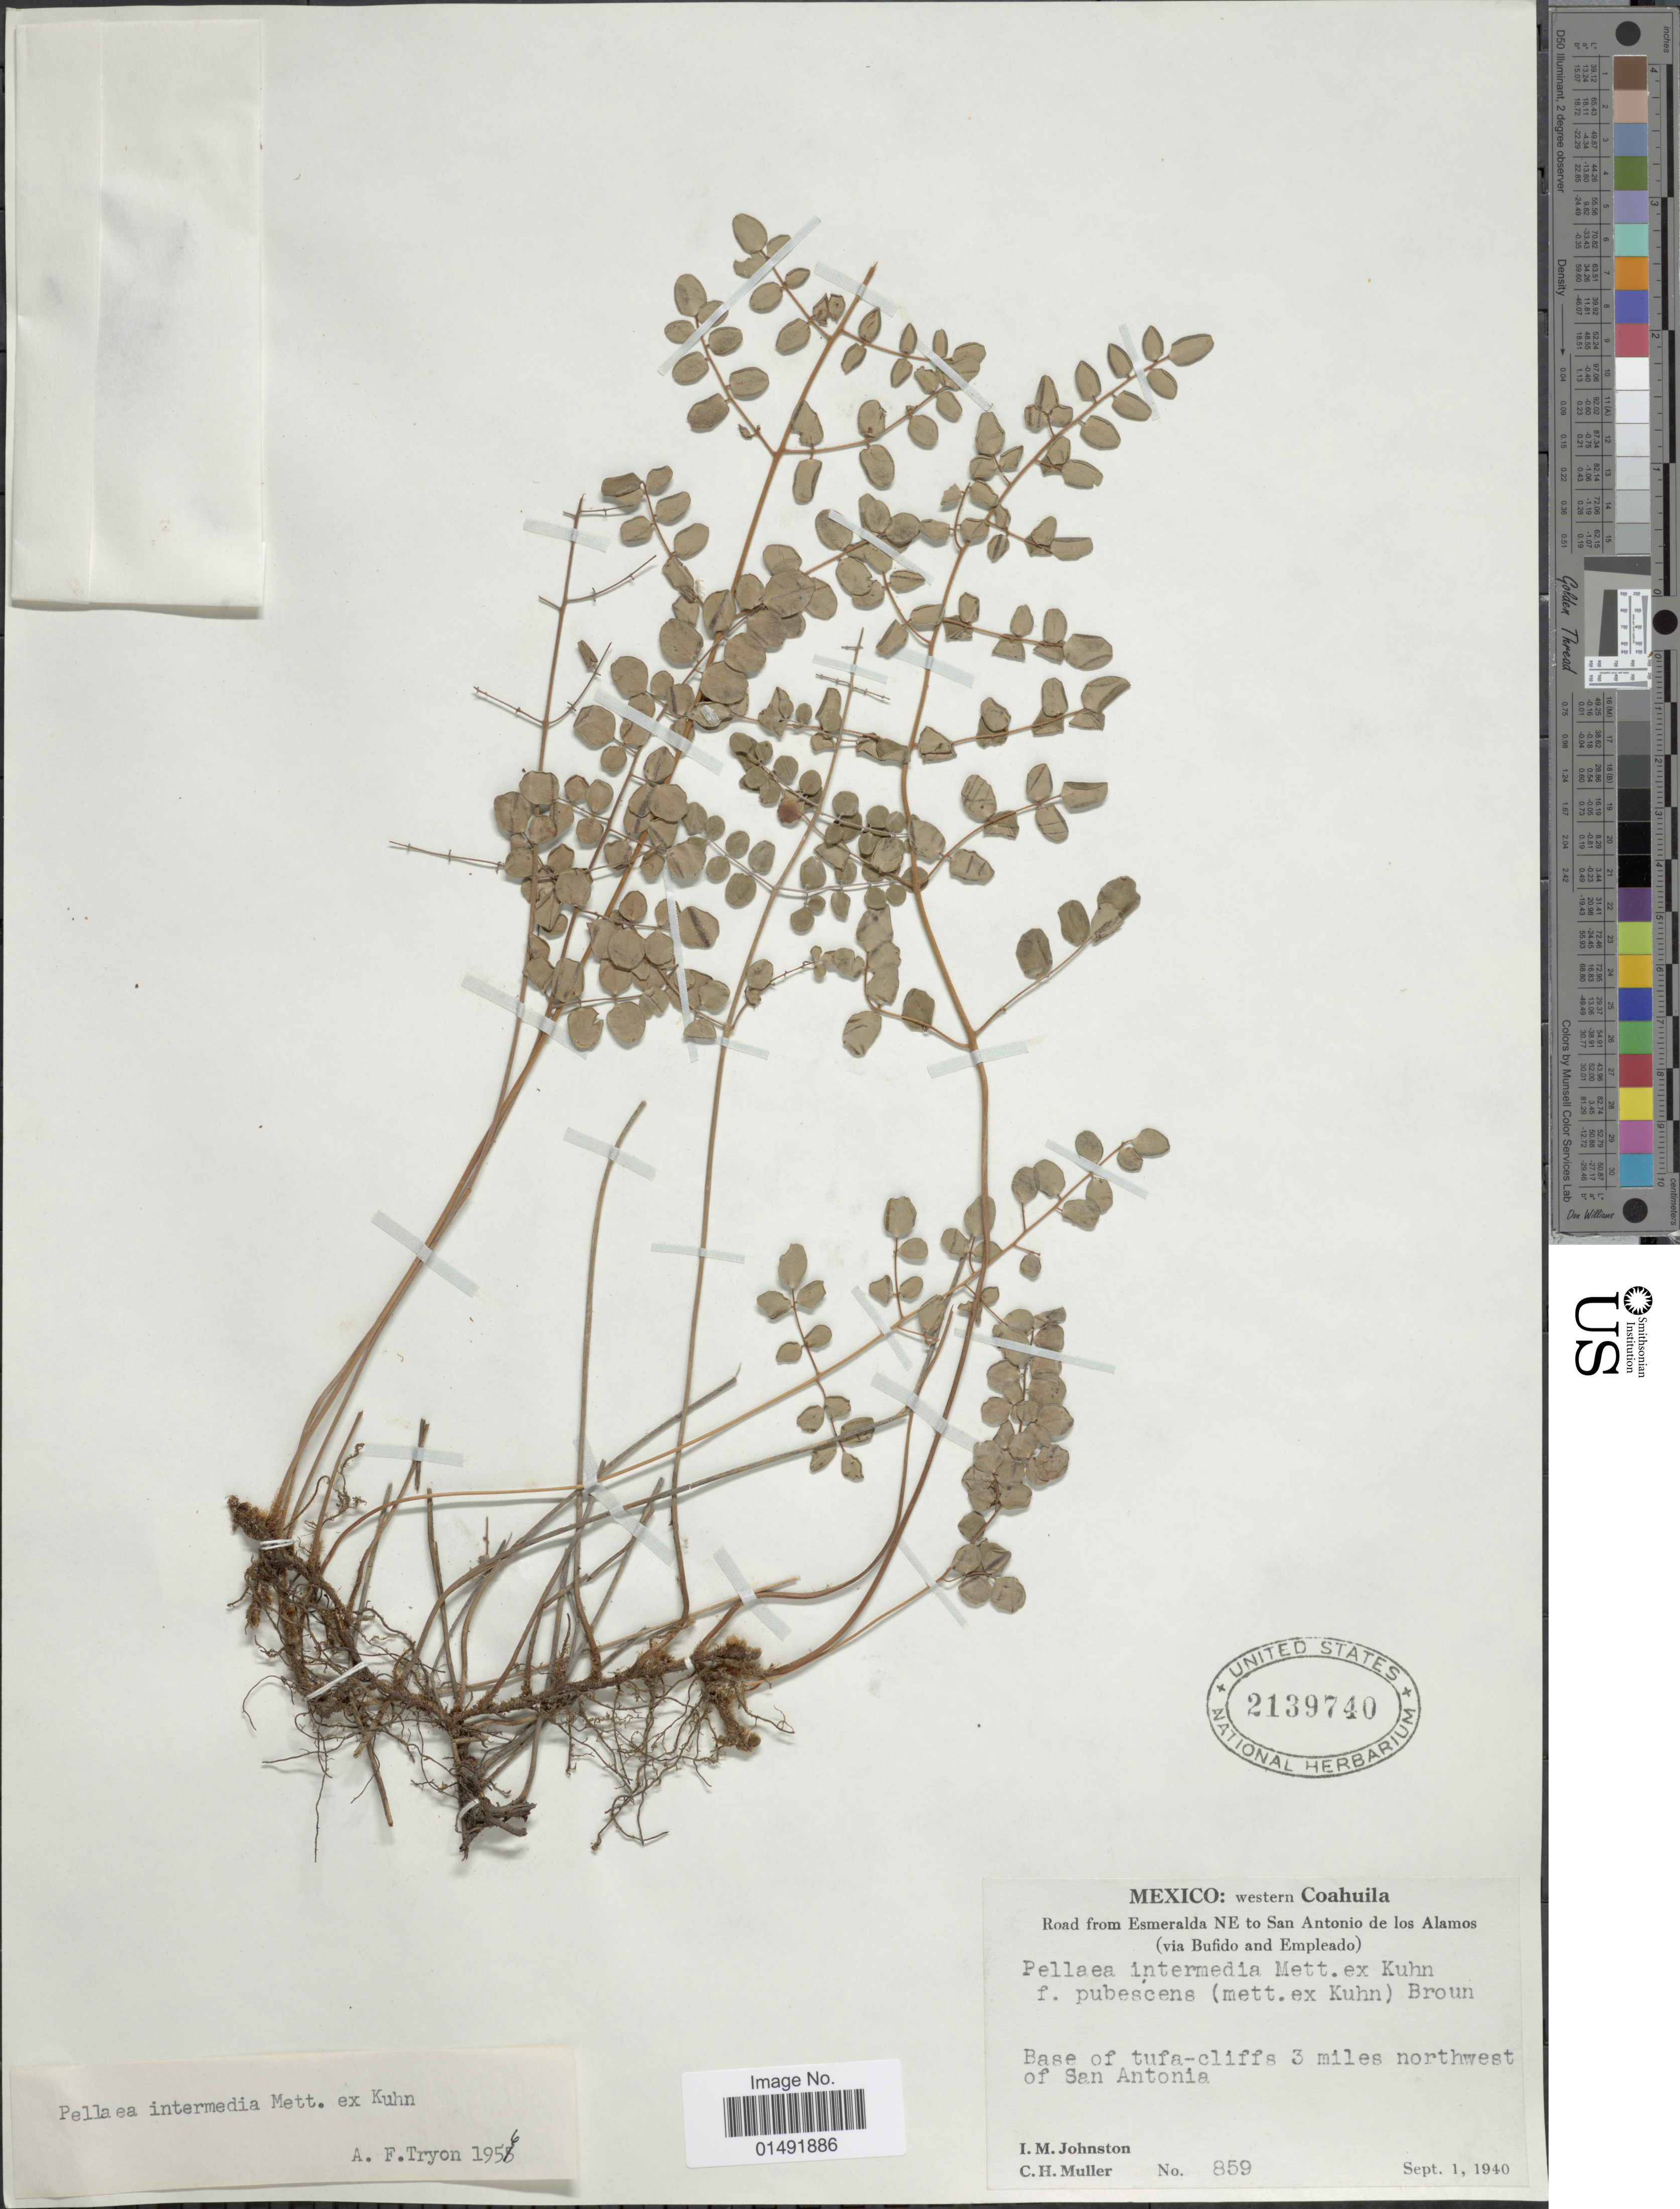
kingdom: Plantae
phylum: Tracheophyta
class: Polypodiopsida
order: Polypodiales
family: Pteridaceae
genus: Pellaea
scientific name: Pellaea intermedia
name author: Mett. ex Kuhn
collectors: I.M. Johnston & C. H. Müller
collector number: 859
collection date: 1940-09-01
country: Mexico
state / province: Coahuila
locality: Western Coahuila, Road fom Esmeralda NE to San Antonio de los Alamos (via Bufido and Empleado), base of Tufa-cliff 3 miles northwest of San Antonia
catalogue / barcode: US 2139740